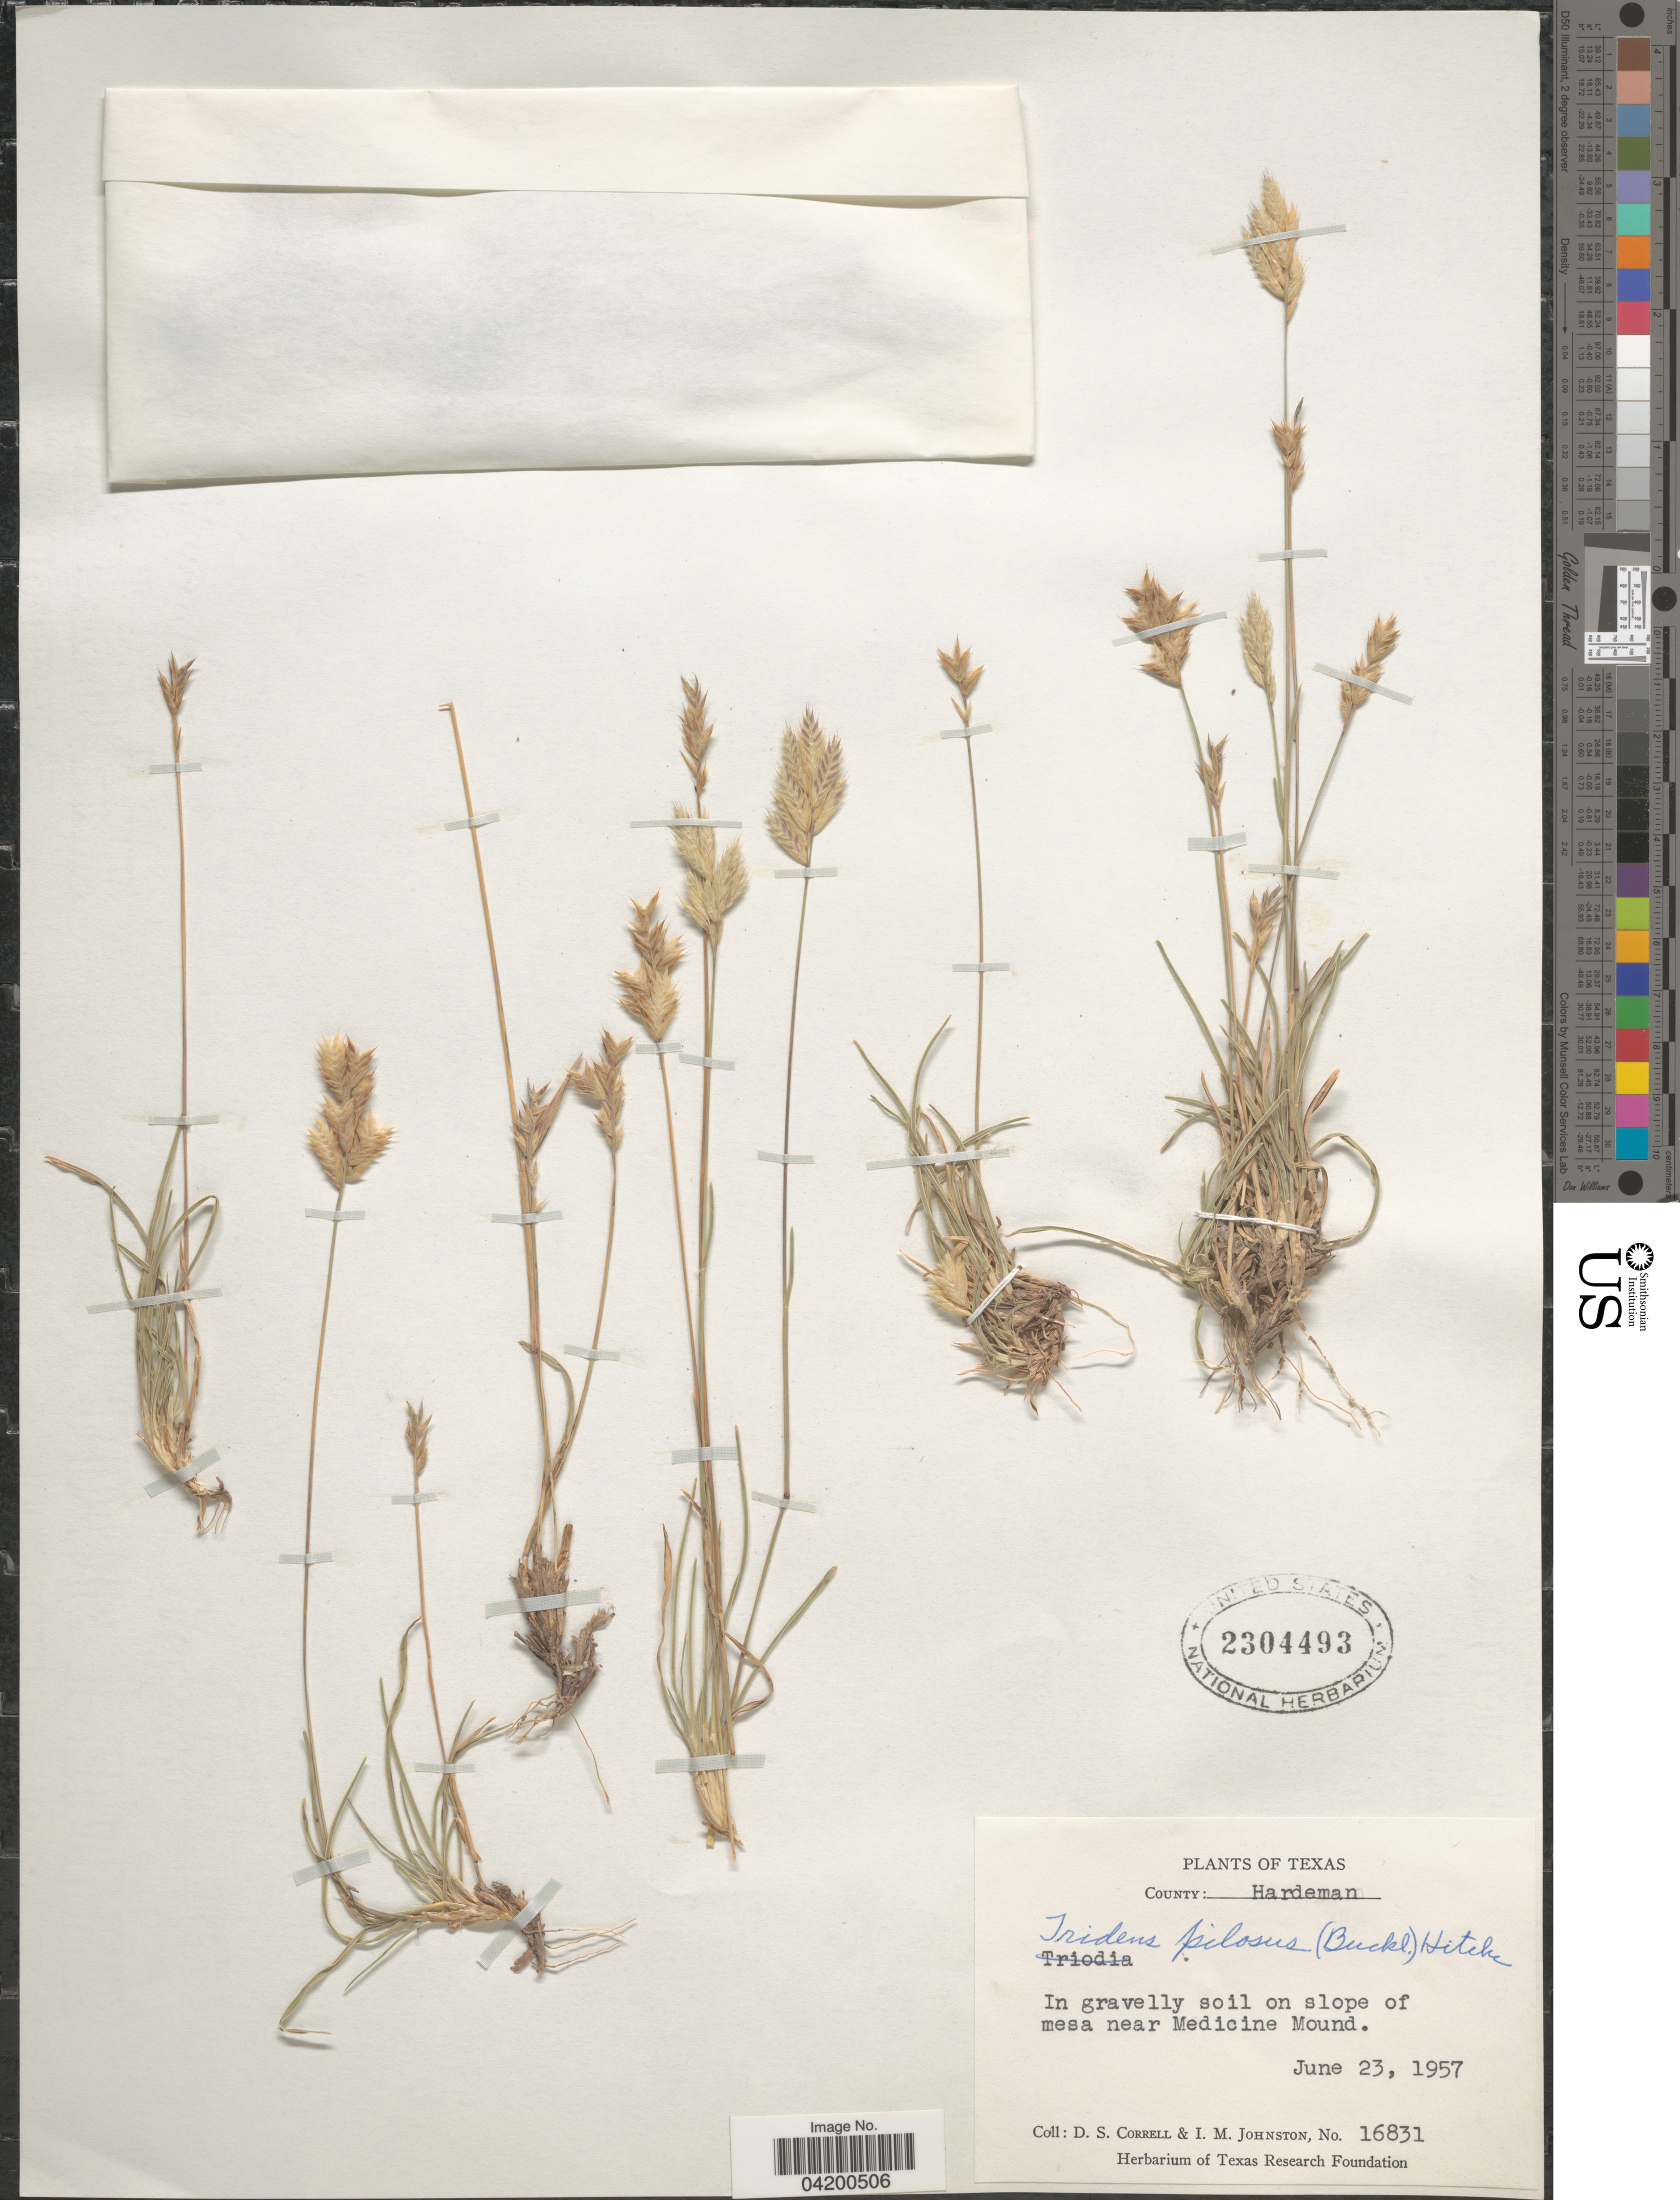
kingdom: Plantae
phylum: Tracheophyta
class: Liliopsida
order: Poales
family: Poaceae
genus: Erioneuron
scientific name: Erioneuron pilosum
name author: (Buckley) Nash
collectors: D. S. Correll & I.M. Johnston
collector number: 16831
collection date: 1957-06-23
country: United States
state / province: Texas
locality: County: Hardeman. In gravelly soil on slope of mesa near Medicine Mound.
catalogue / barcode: US 2304493